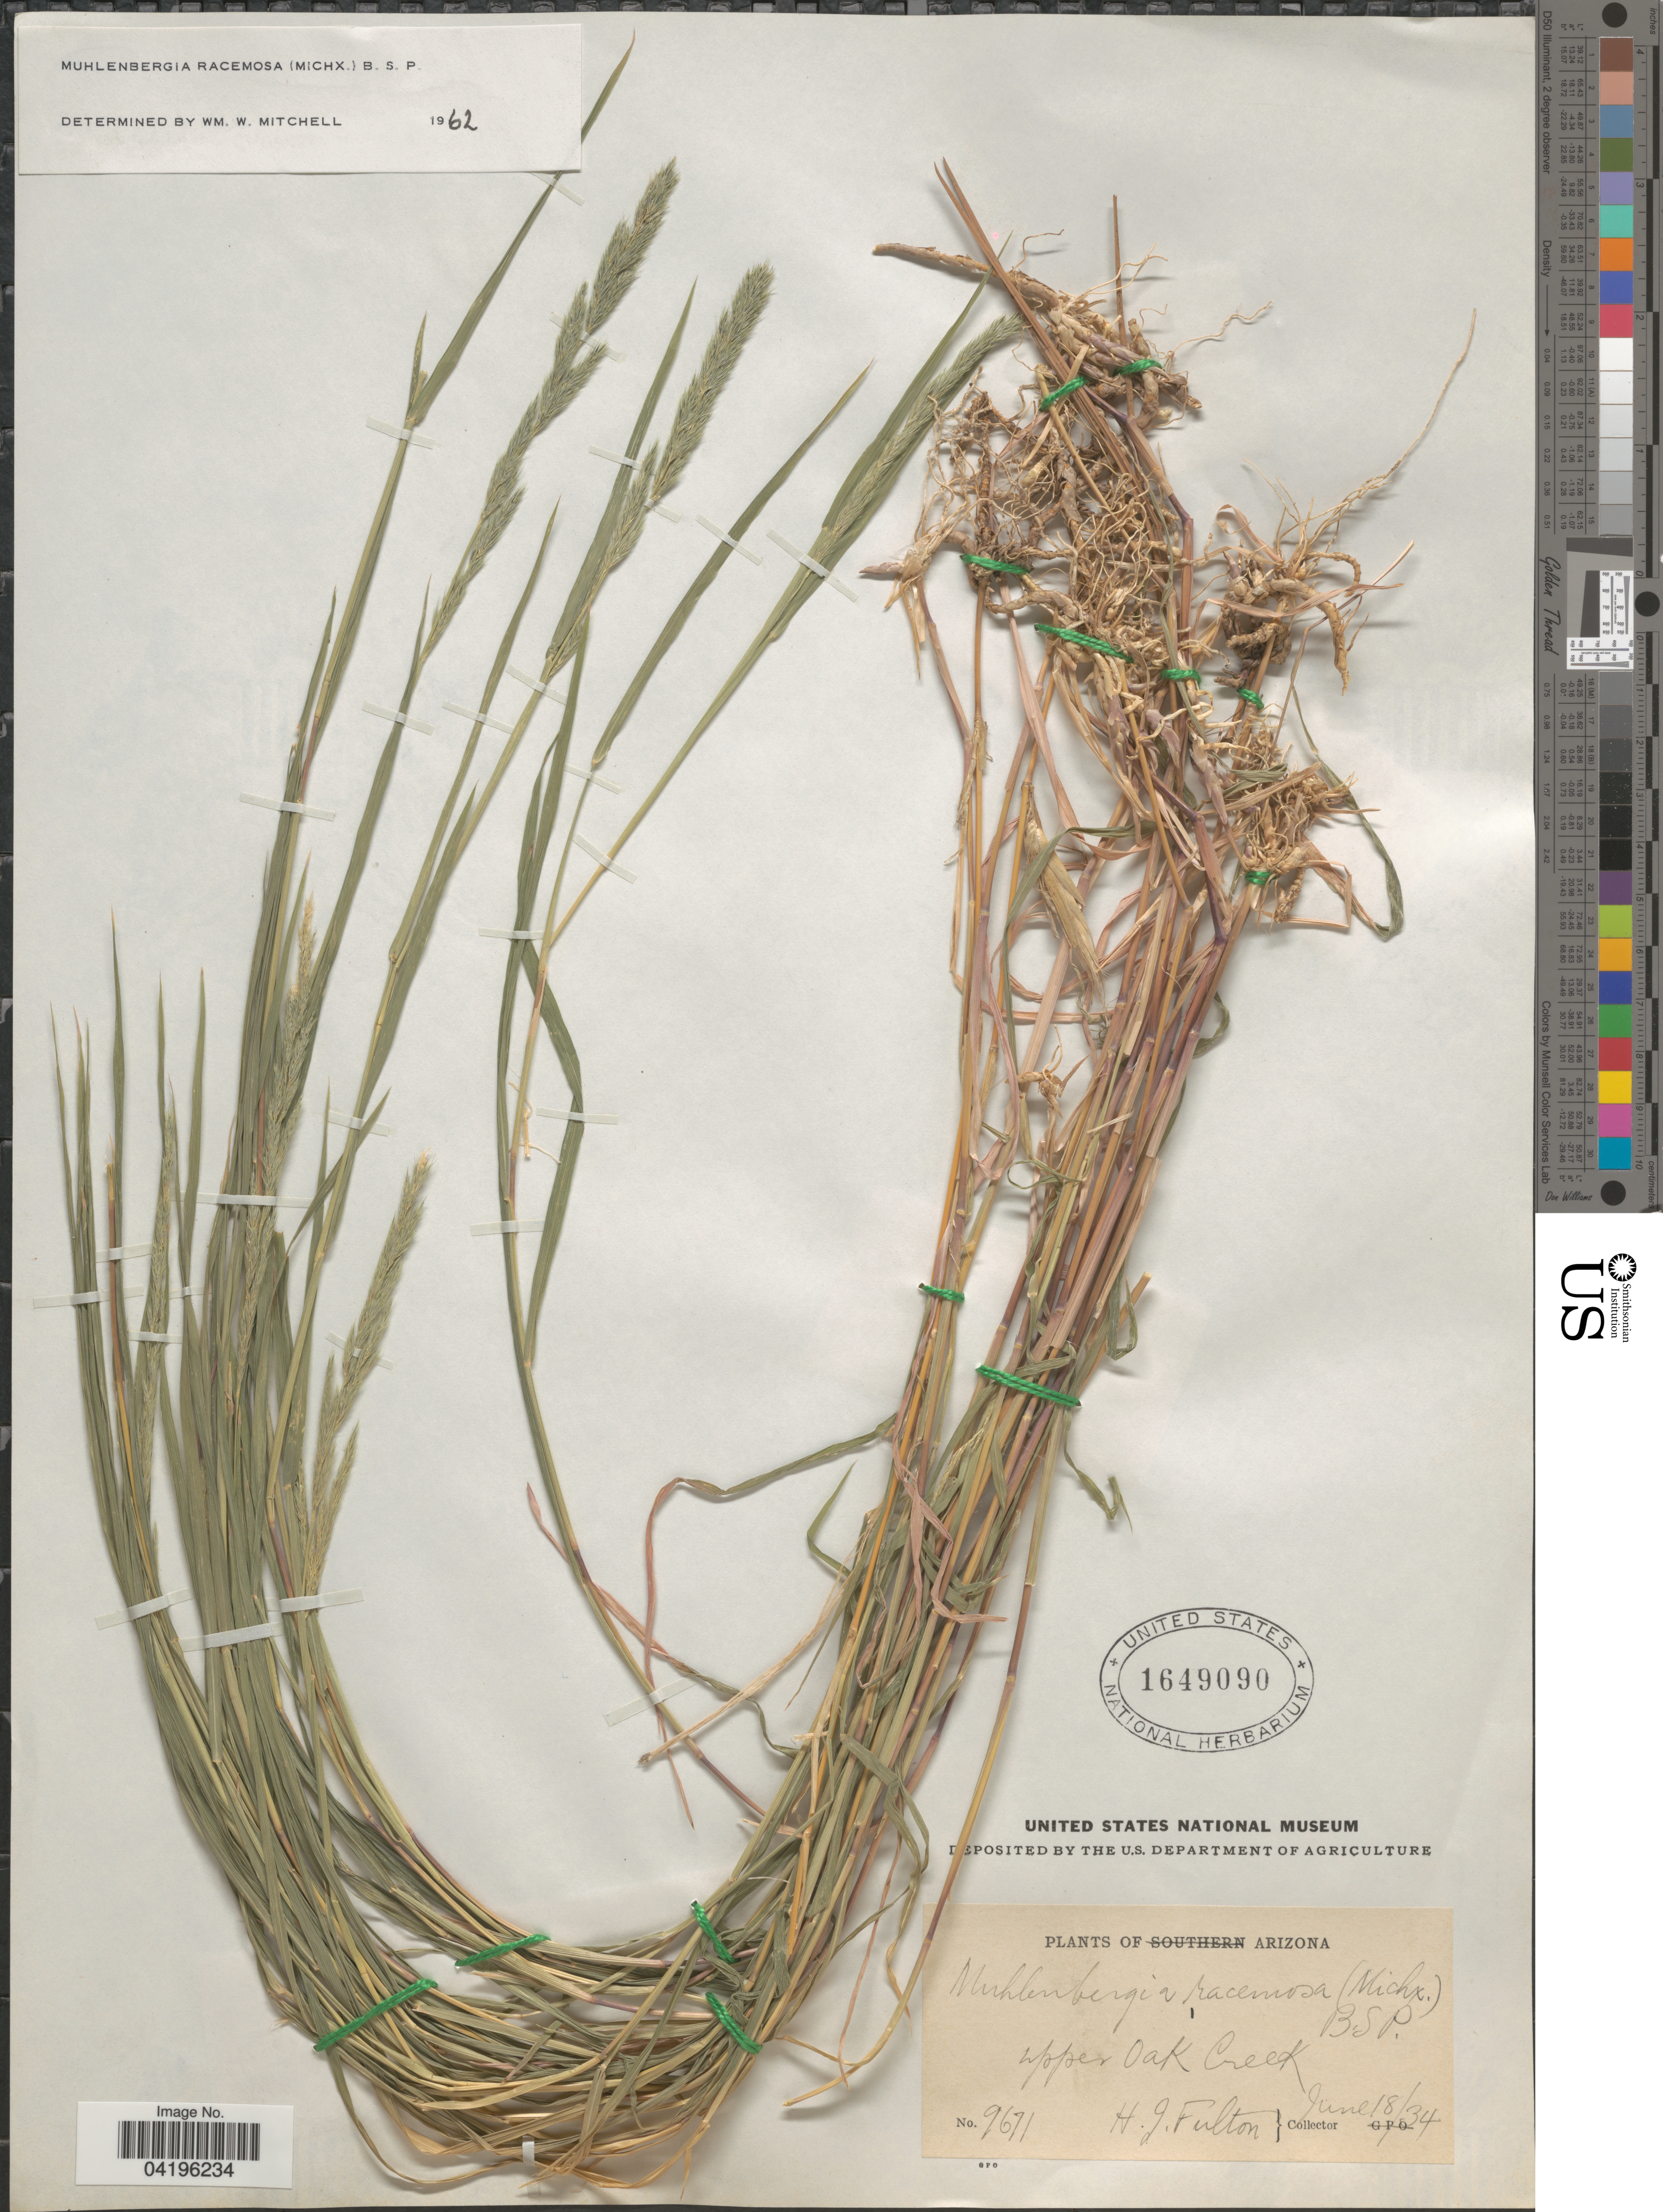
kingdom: Plantae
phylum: Tracheophyta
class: Liliopsida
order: Poales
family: Poaceae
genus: Muhlenbergia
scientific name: Muhlenbergia racemosa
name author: (Michx.) Britton et al.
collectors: H. Fulton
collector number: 9671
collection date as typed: Transcribed d/m/y: 18/6/34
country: United States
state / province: Arizona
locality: Upper Oak Creek.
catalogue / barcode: US 1649090